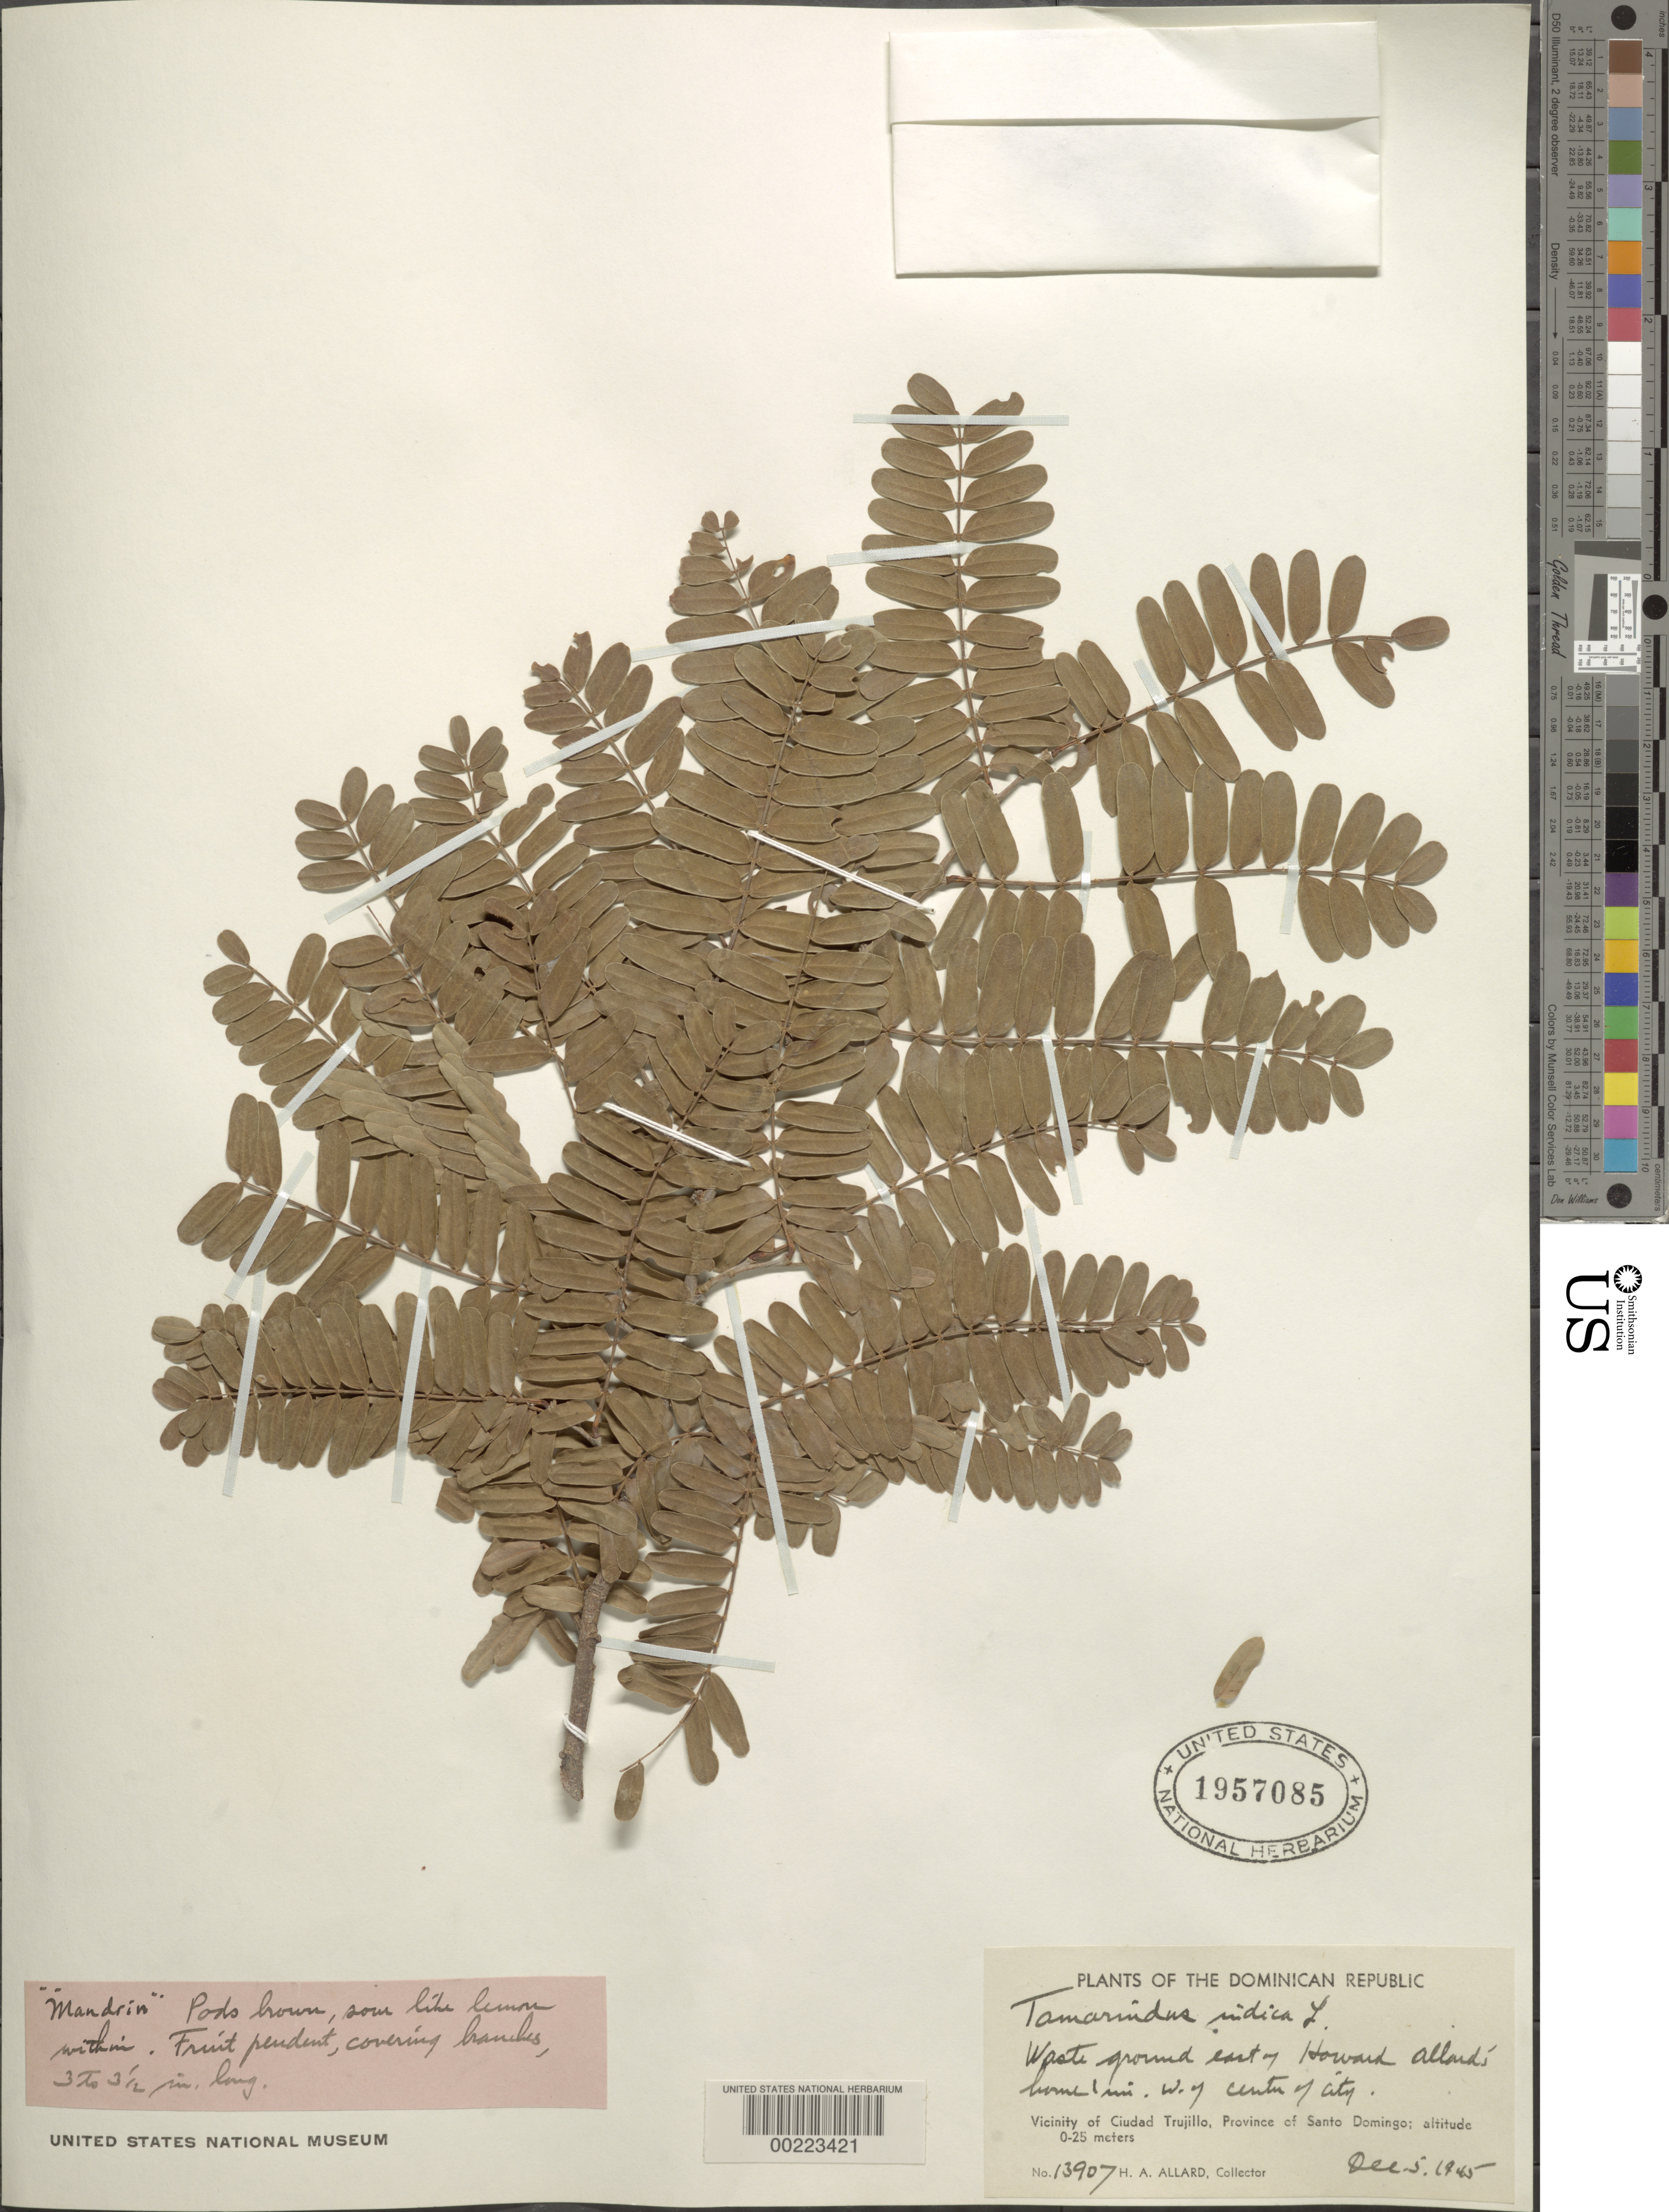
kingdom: Plantae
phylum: Tracheophyta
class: Magnoliopsida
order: Fabales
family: Fabaceae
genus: Tamarindus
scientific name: Tamarindus indica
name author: L.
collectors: H. A. Allard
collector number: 13907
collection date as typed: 05 Dec 1945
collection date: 1945-12-05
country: Dominican Republic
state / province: Distrito Nacional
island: Hispaniola Island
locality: Vicinity of ciudad trujillo, santo domingo prov, e of howard allard's home, w of center of city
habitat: Waste ground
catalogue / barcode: US 1957085